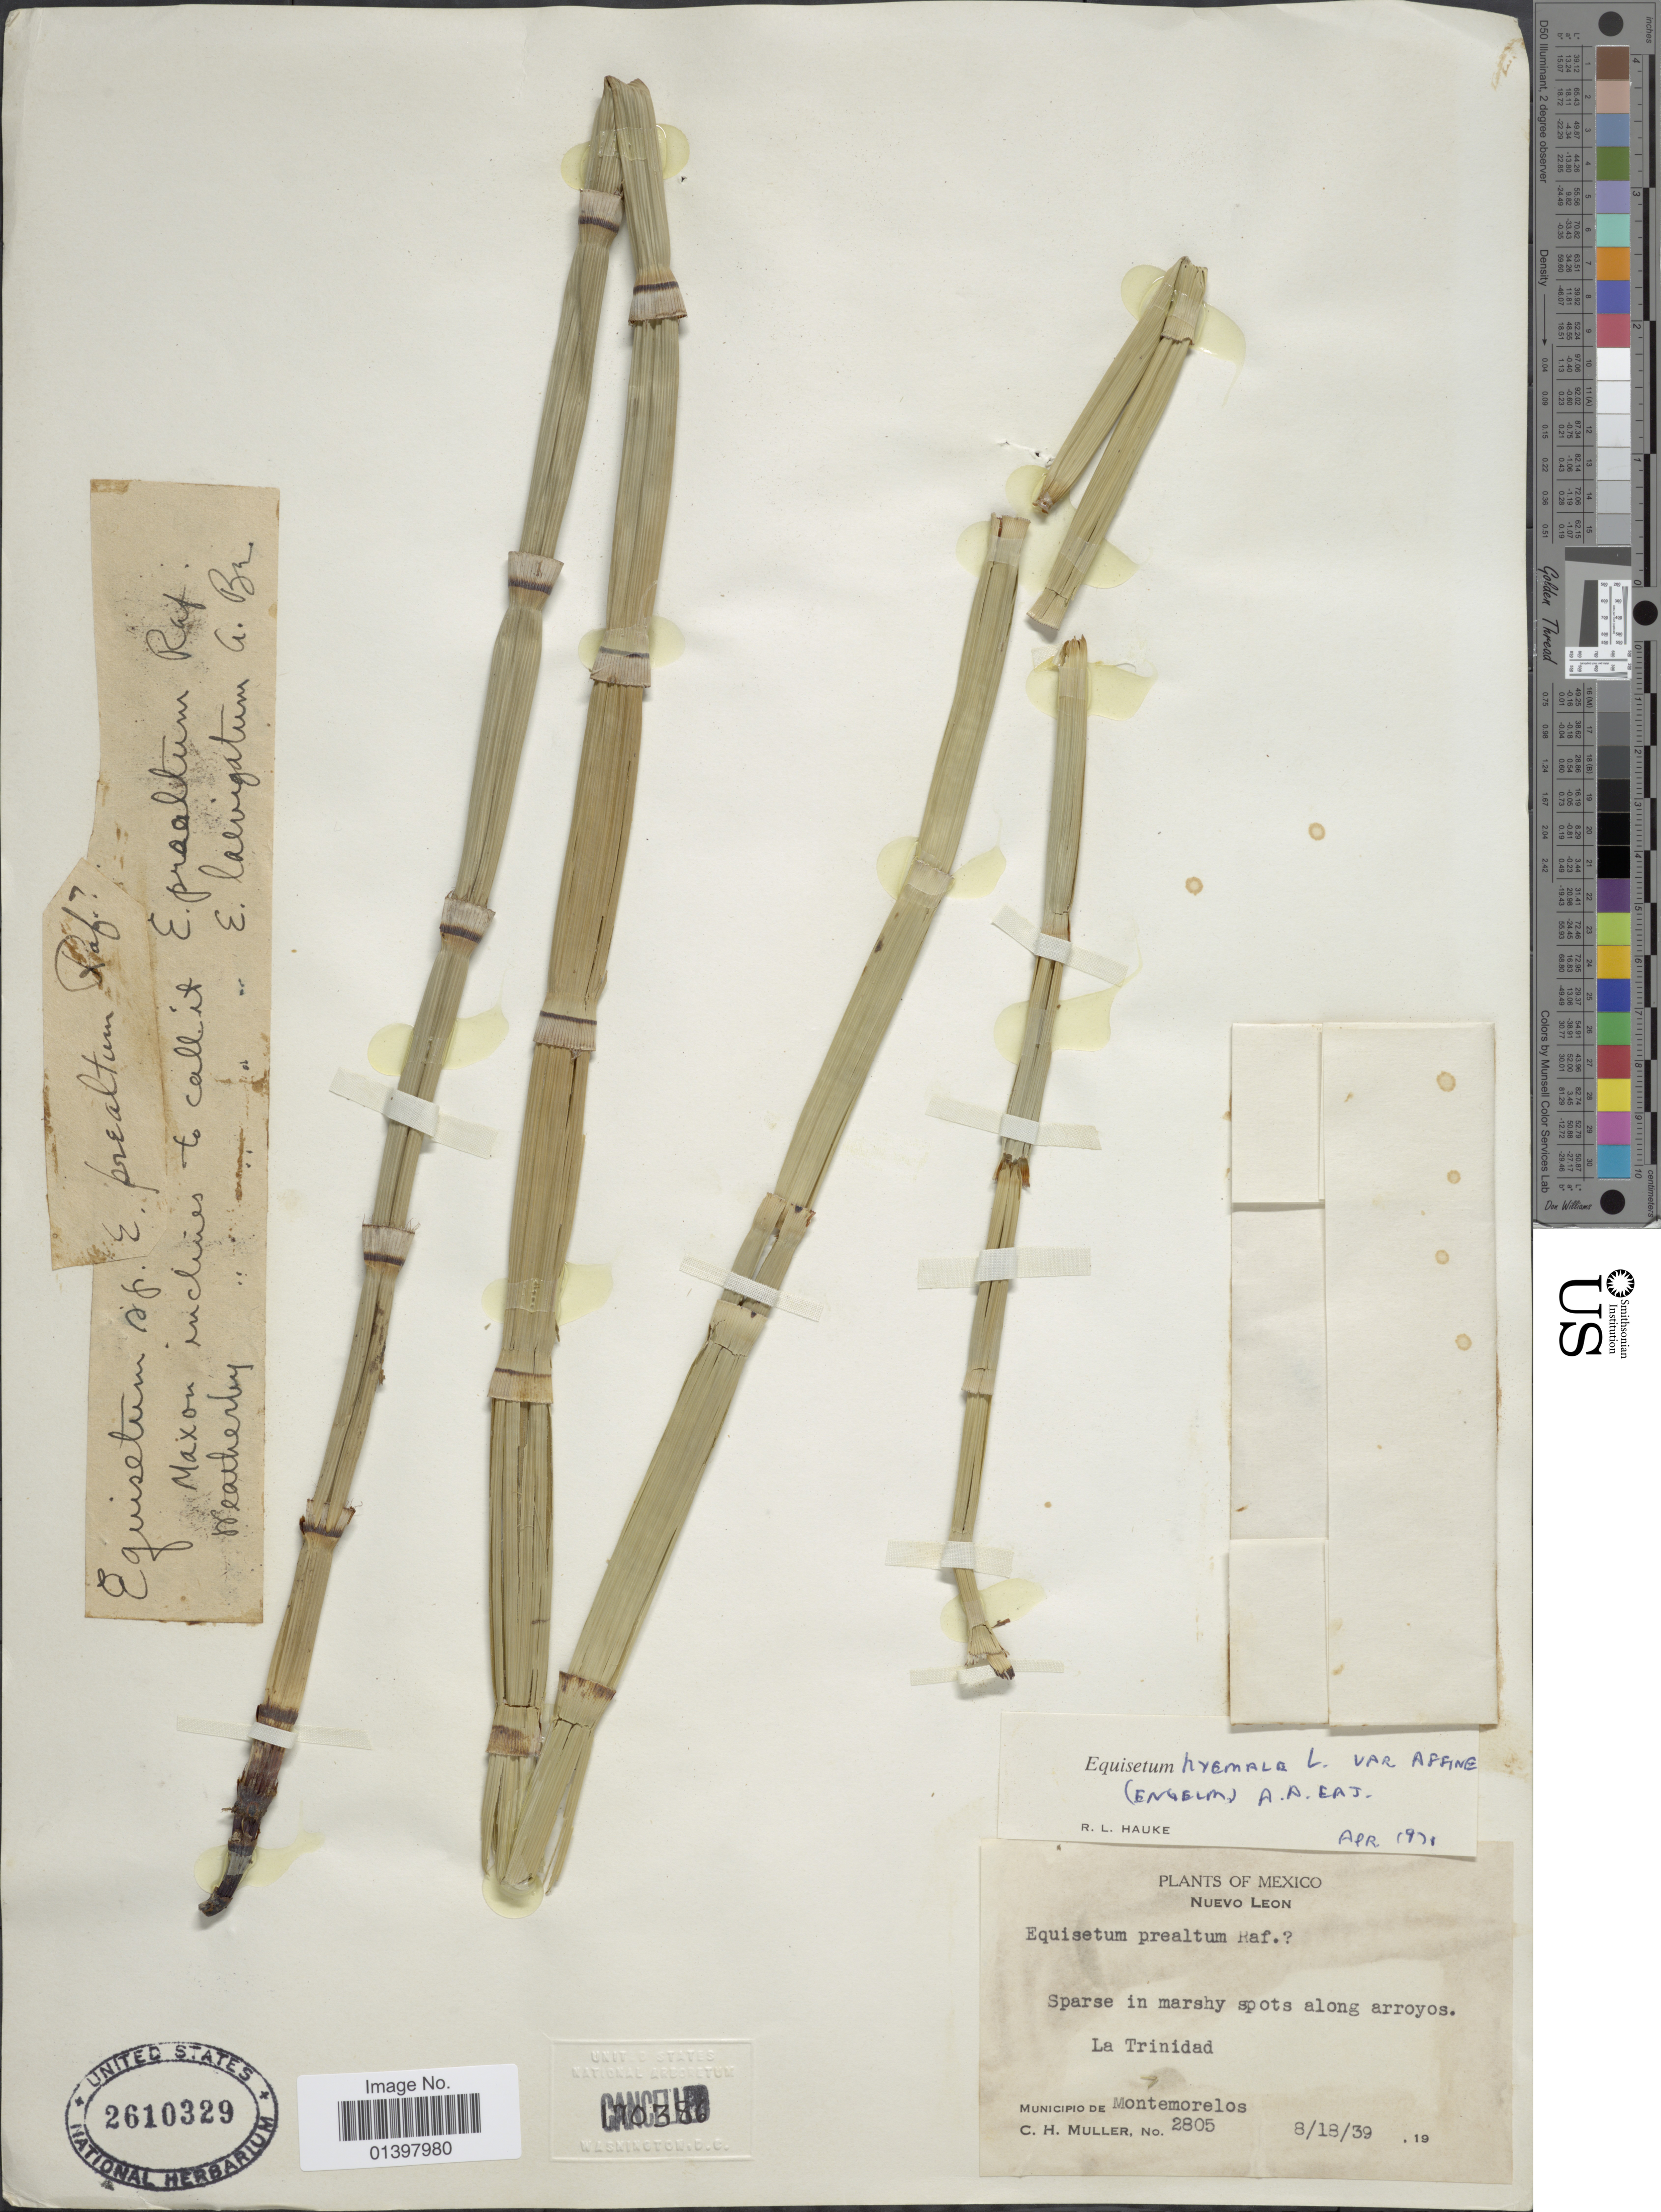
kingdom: Plantae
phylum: Tracheophyta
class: Polypodiopsida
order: Equisetales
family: Equisetaceae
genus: Equisetum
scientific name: Equisetum hyemale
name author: L.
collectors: C. H. Muller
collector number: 2805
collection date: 1939-08-18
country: Mexico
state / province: Nuevo León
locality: Sparse in marshy spots along arroyos, La Trinidad, Municpio de Montemorelos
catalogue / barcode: US 2610329